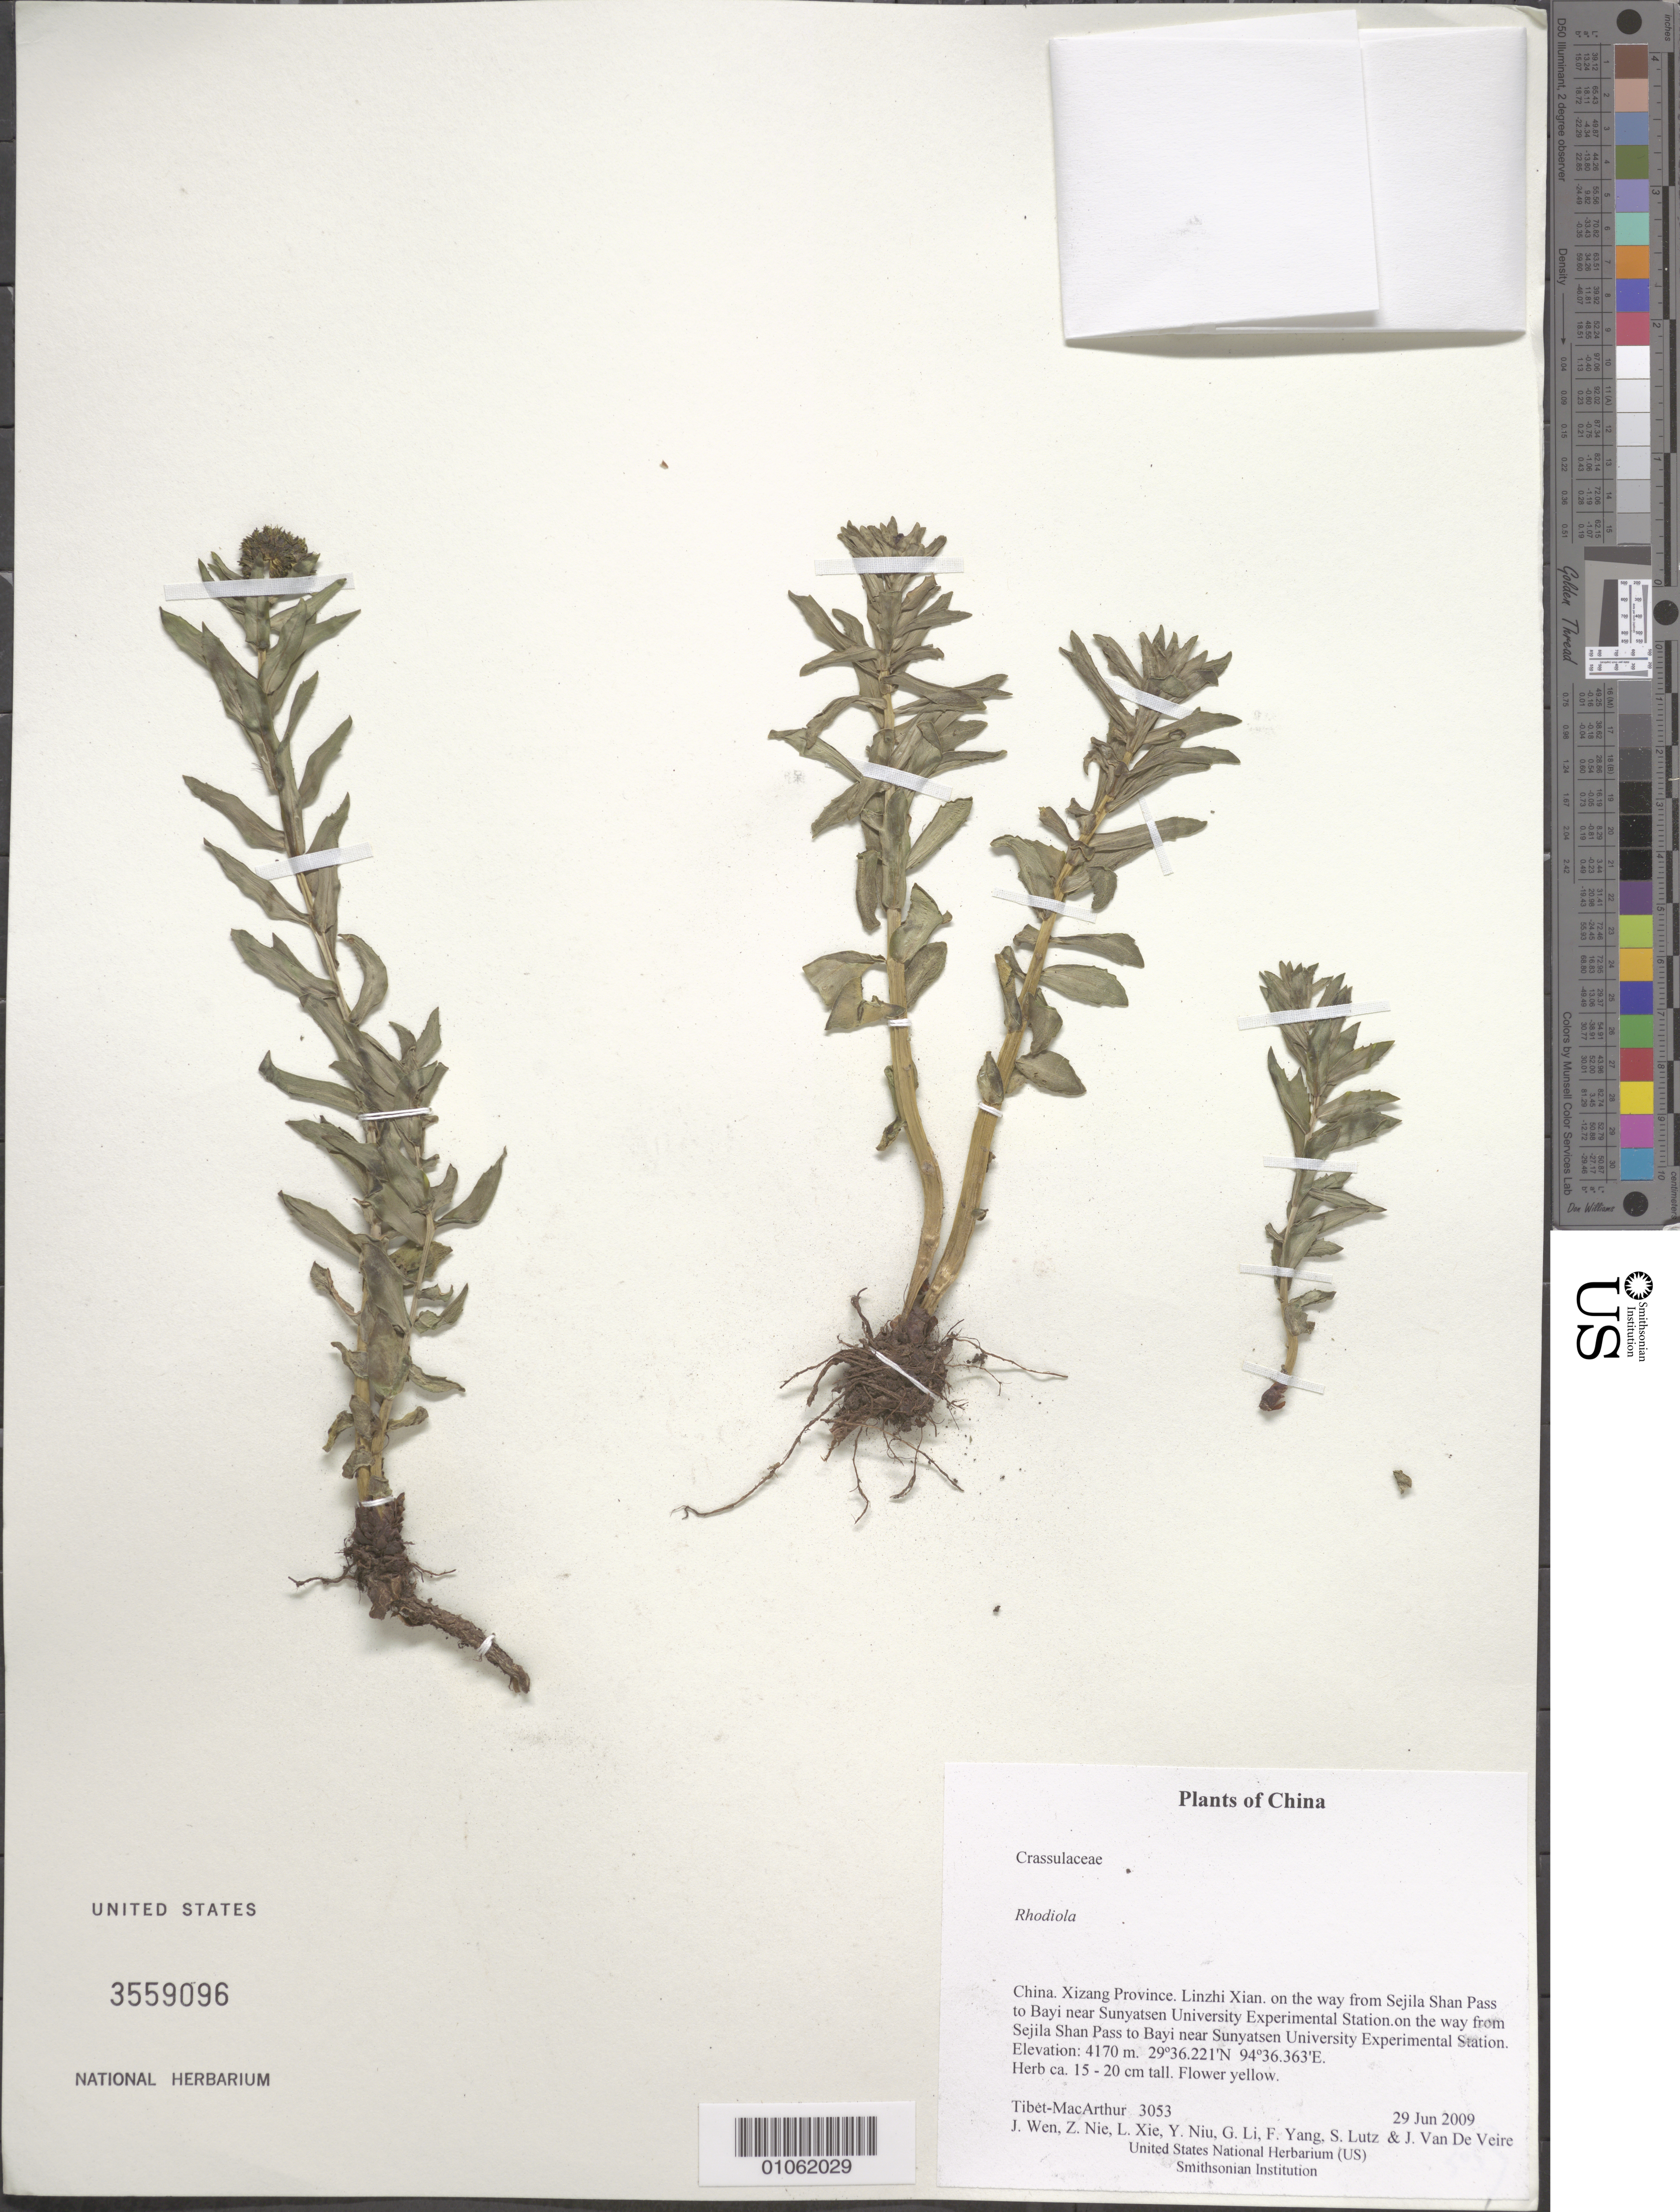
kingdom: Plantae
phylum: Tracheophyta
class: Magnoliopsida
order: Saxifragales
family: Crassulaceae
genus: Rhodiola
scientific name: Rhodiola sp.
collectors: Tibet-MacArthur, J. Wen, Z. Nie, L. Xie, Y. Niu, G. Li, F. Yang, S. Lutz & J. Van De Veire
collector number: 3053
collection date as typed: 29 Jun 2009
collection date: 2009-06-29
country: China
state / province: Xizang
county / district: Linzhi Xian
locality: on the way from Sejila Shan Pass to Bayi near Sunyatsen University Experimental Station.on the way from Sejila Shan Pass to Bayi near Sunyatsen University Experimental Station.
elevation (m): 4170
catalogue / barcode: US 3559096